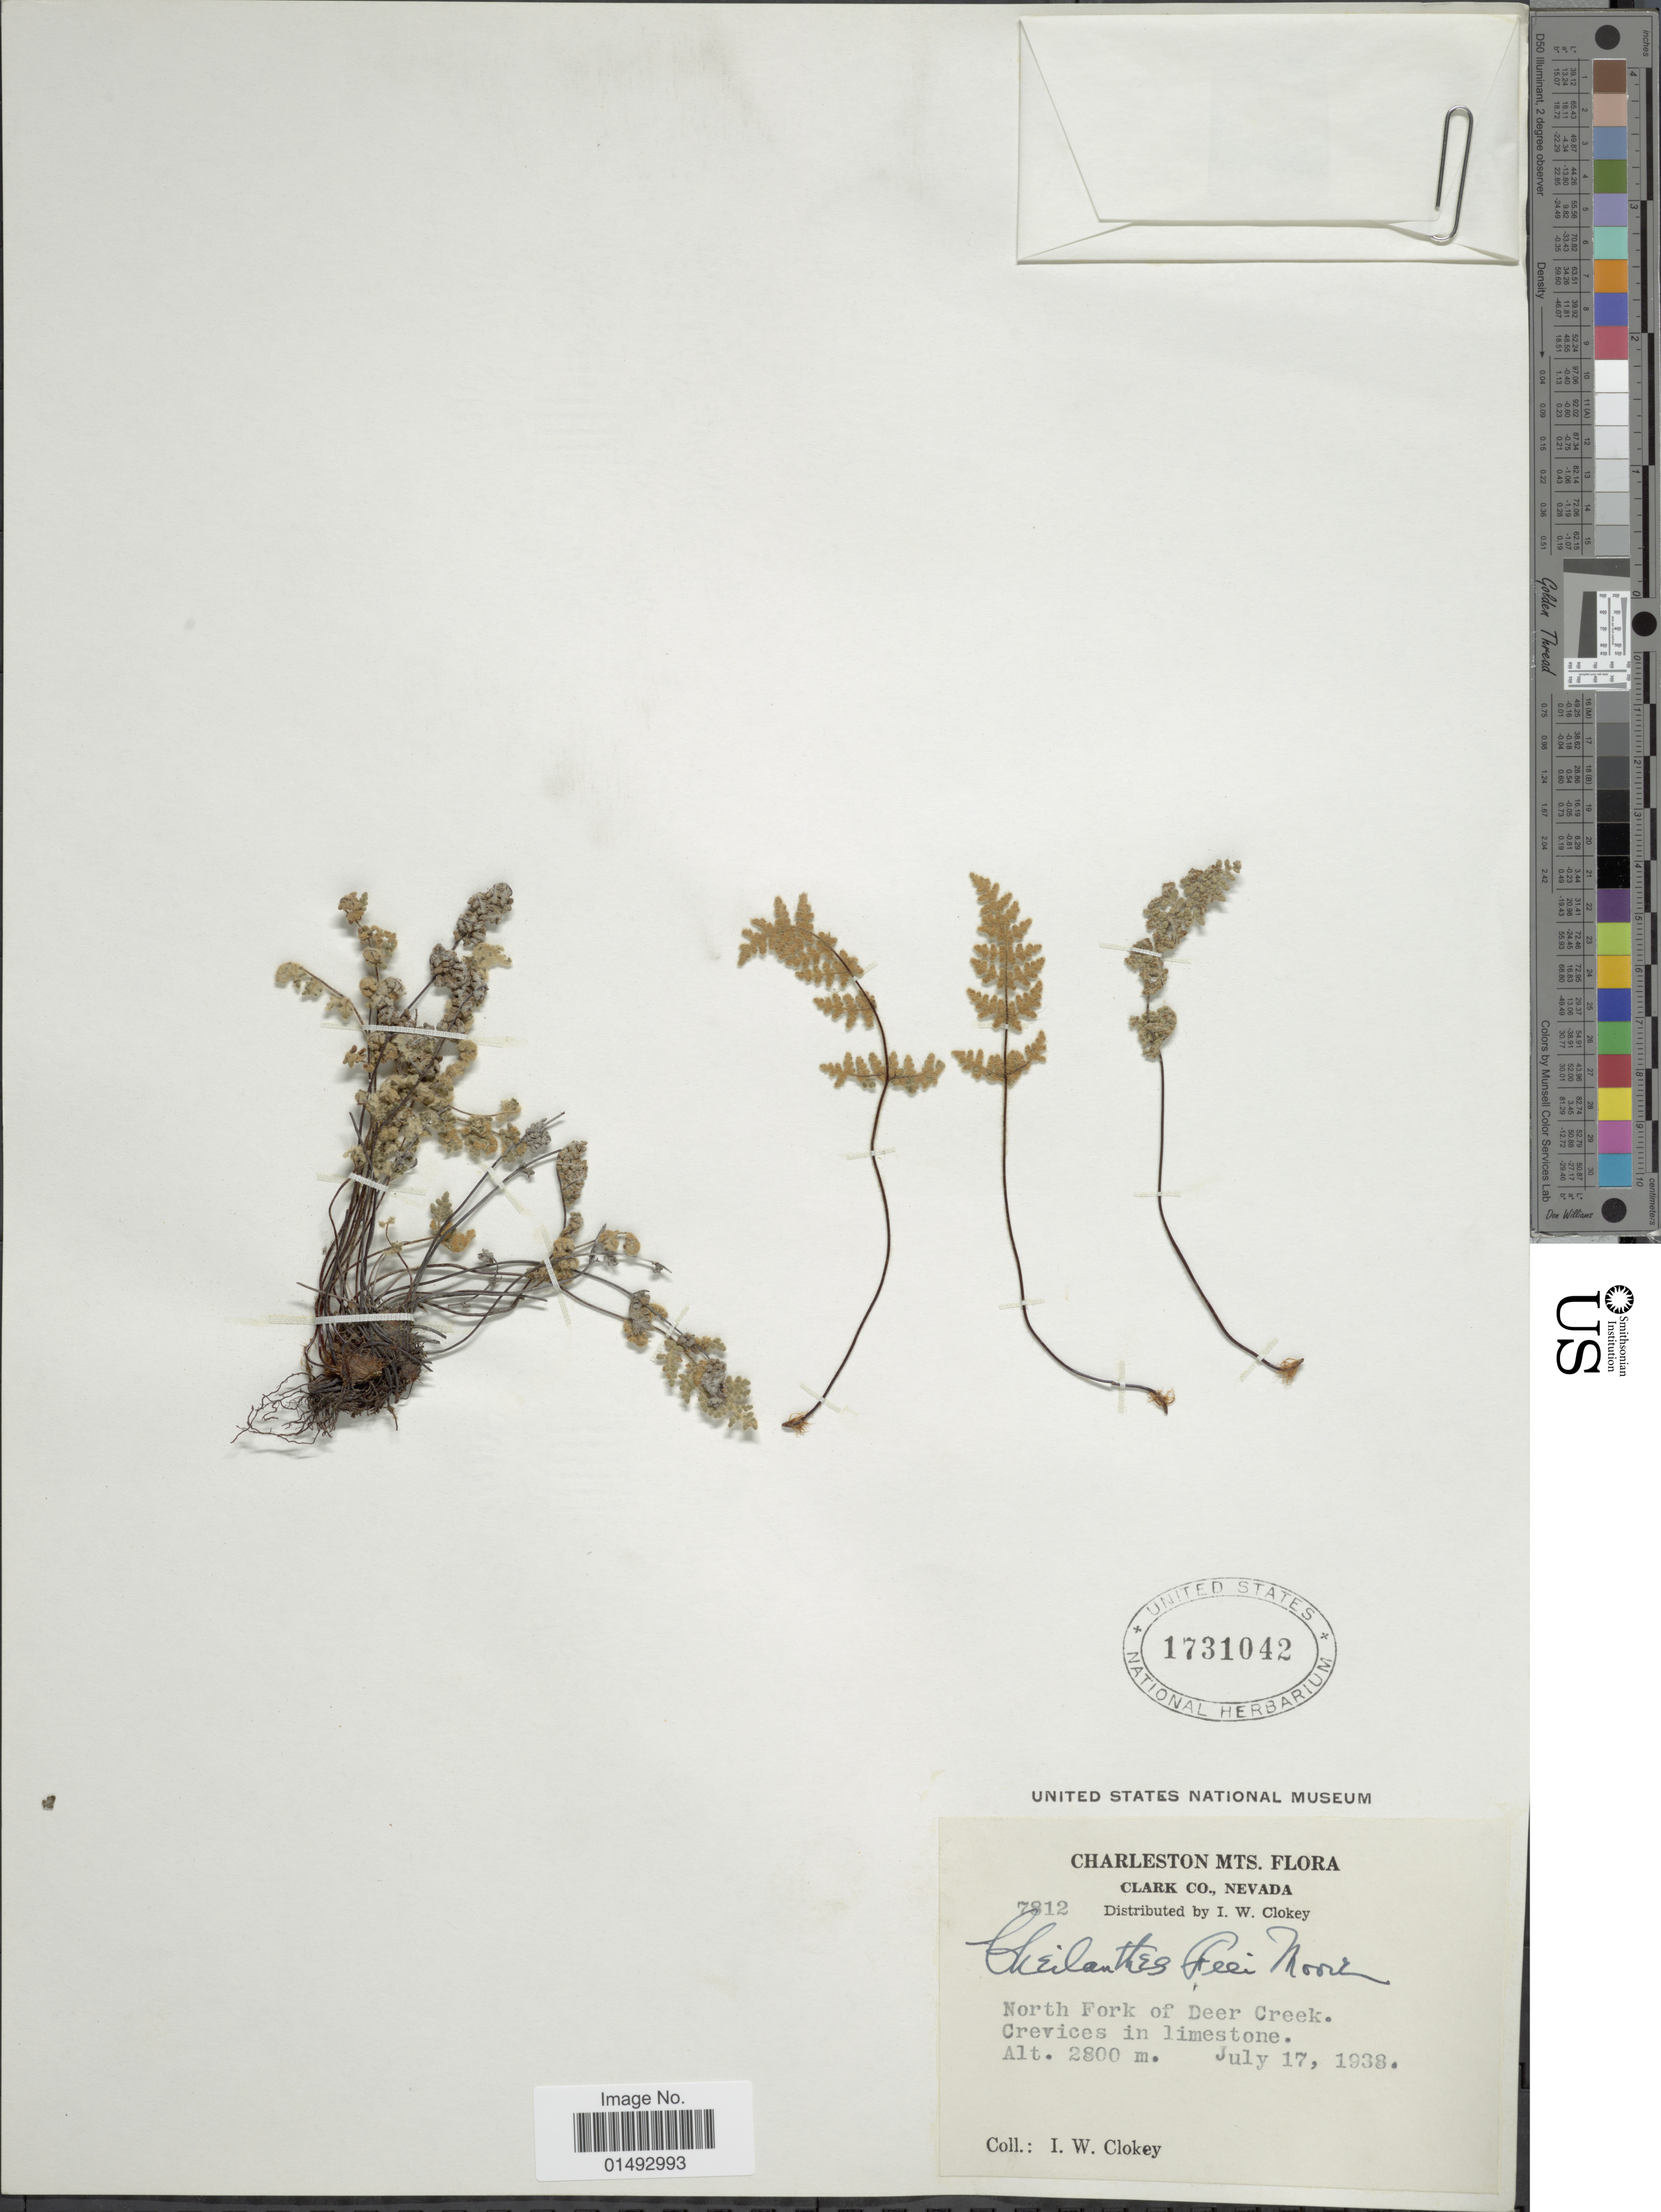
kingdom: Plantae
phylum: Tracheophyta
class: Polypodiopsida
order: Polypodiales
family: Pteridaceae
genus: Myriopteris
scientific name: Myriopteris gracilis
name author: Fée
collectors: I. W. Clokey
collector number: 7812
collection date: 1938-07-17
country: United States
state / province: Nevada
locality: Charleston Mts. Clark Co., North Fork of Deer Creek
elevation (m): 2800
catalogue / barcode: US 1731042